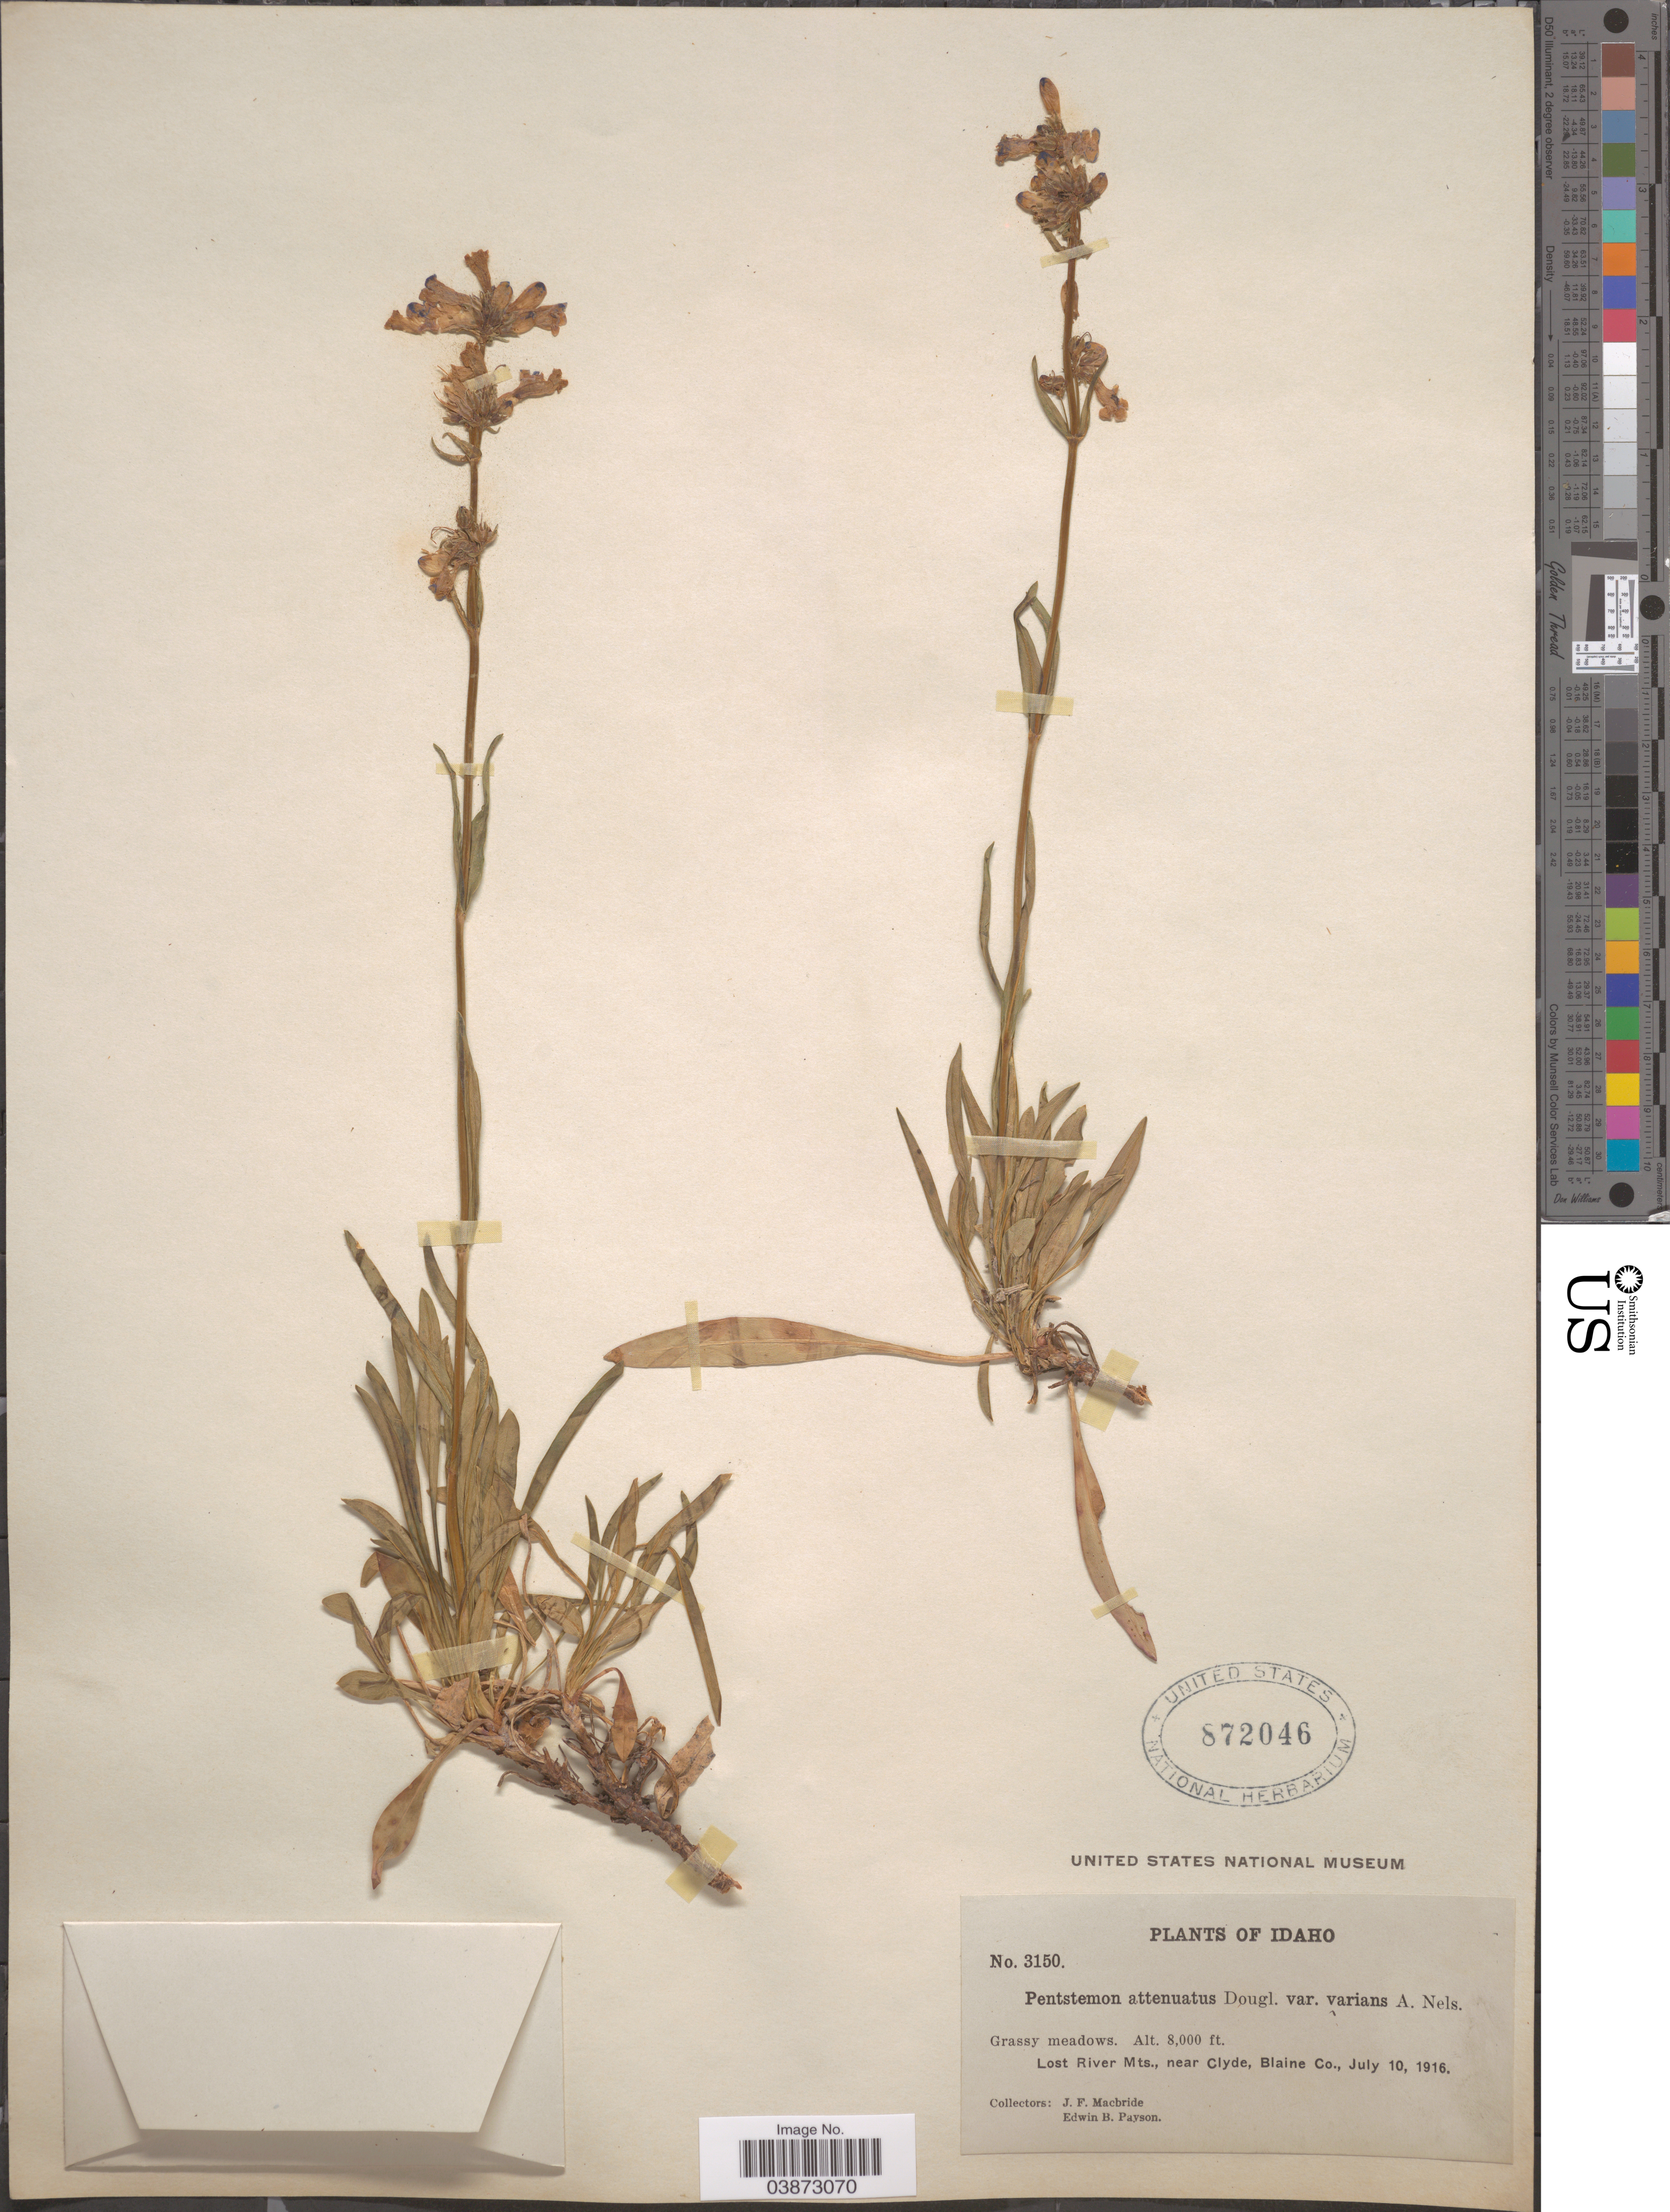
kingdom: Plantae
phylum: Tracheophyta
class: Magnoliopsida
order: Lamiales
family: Plantaginaceae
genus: Penstemon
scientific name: Penstemon attenuatus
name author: Douglas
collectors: J. F. Macbride & E. B. Payson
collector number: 3150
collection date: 1916-07-10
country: United States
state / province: Idaho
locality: Lost River Mts., near Clyde, Blaine Co.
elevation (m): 2438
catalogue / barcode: US 872046